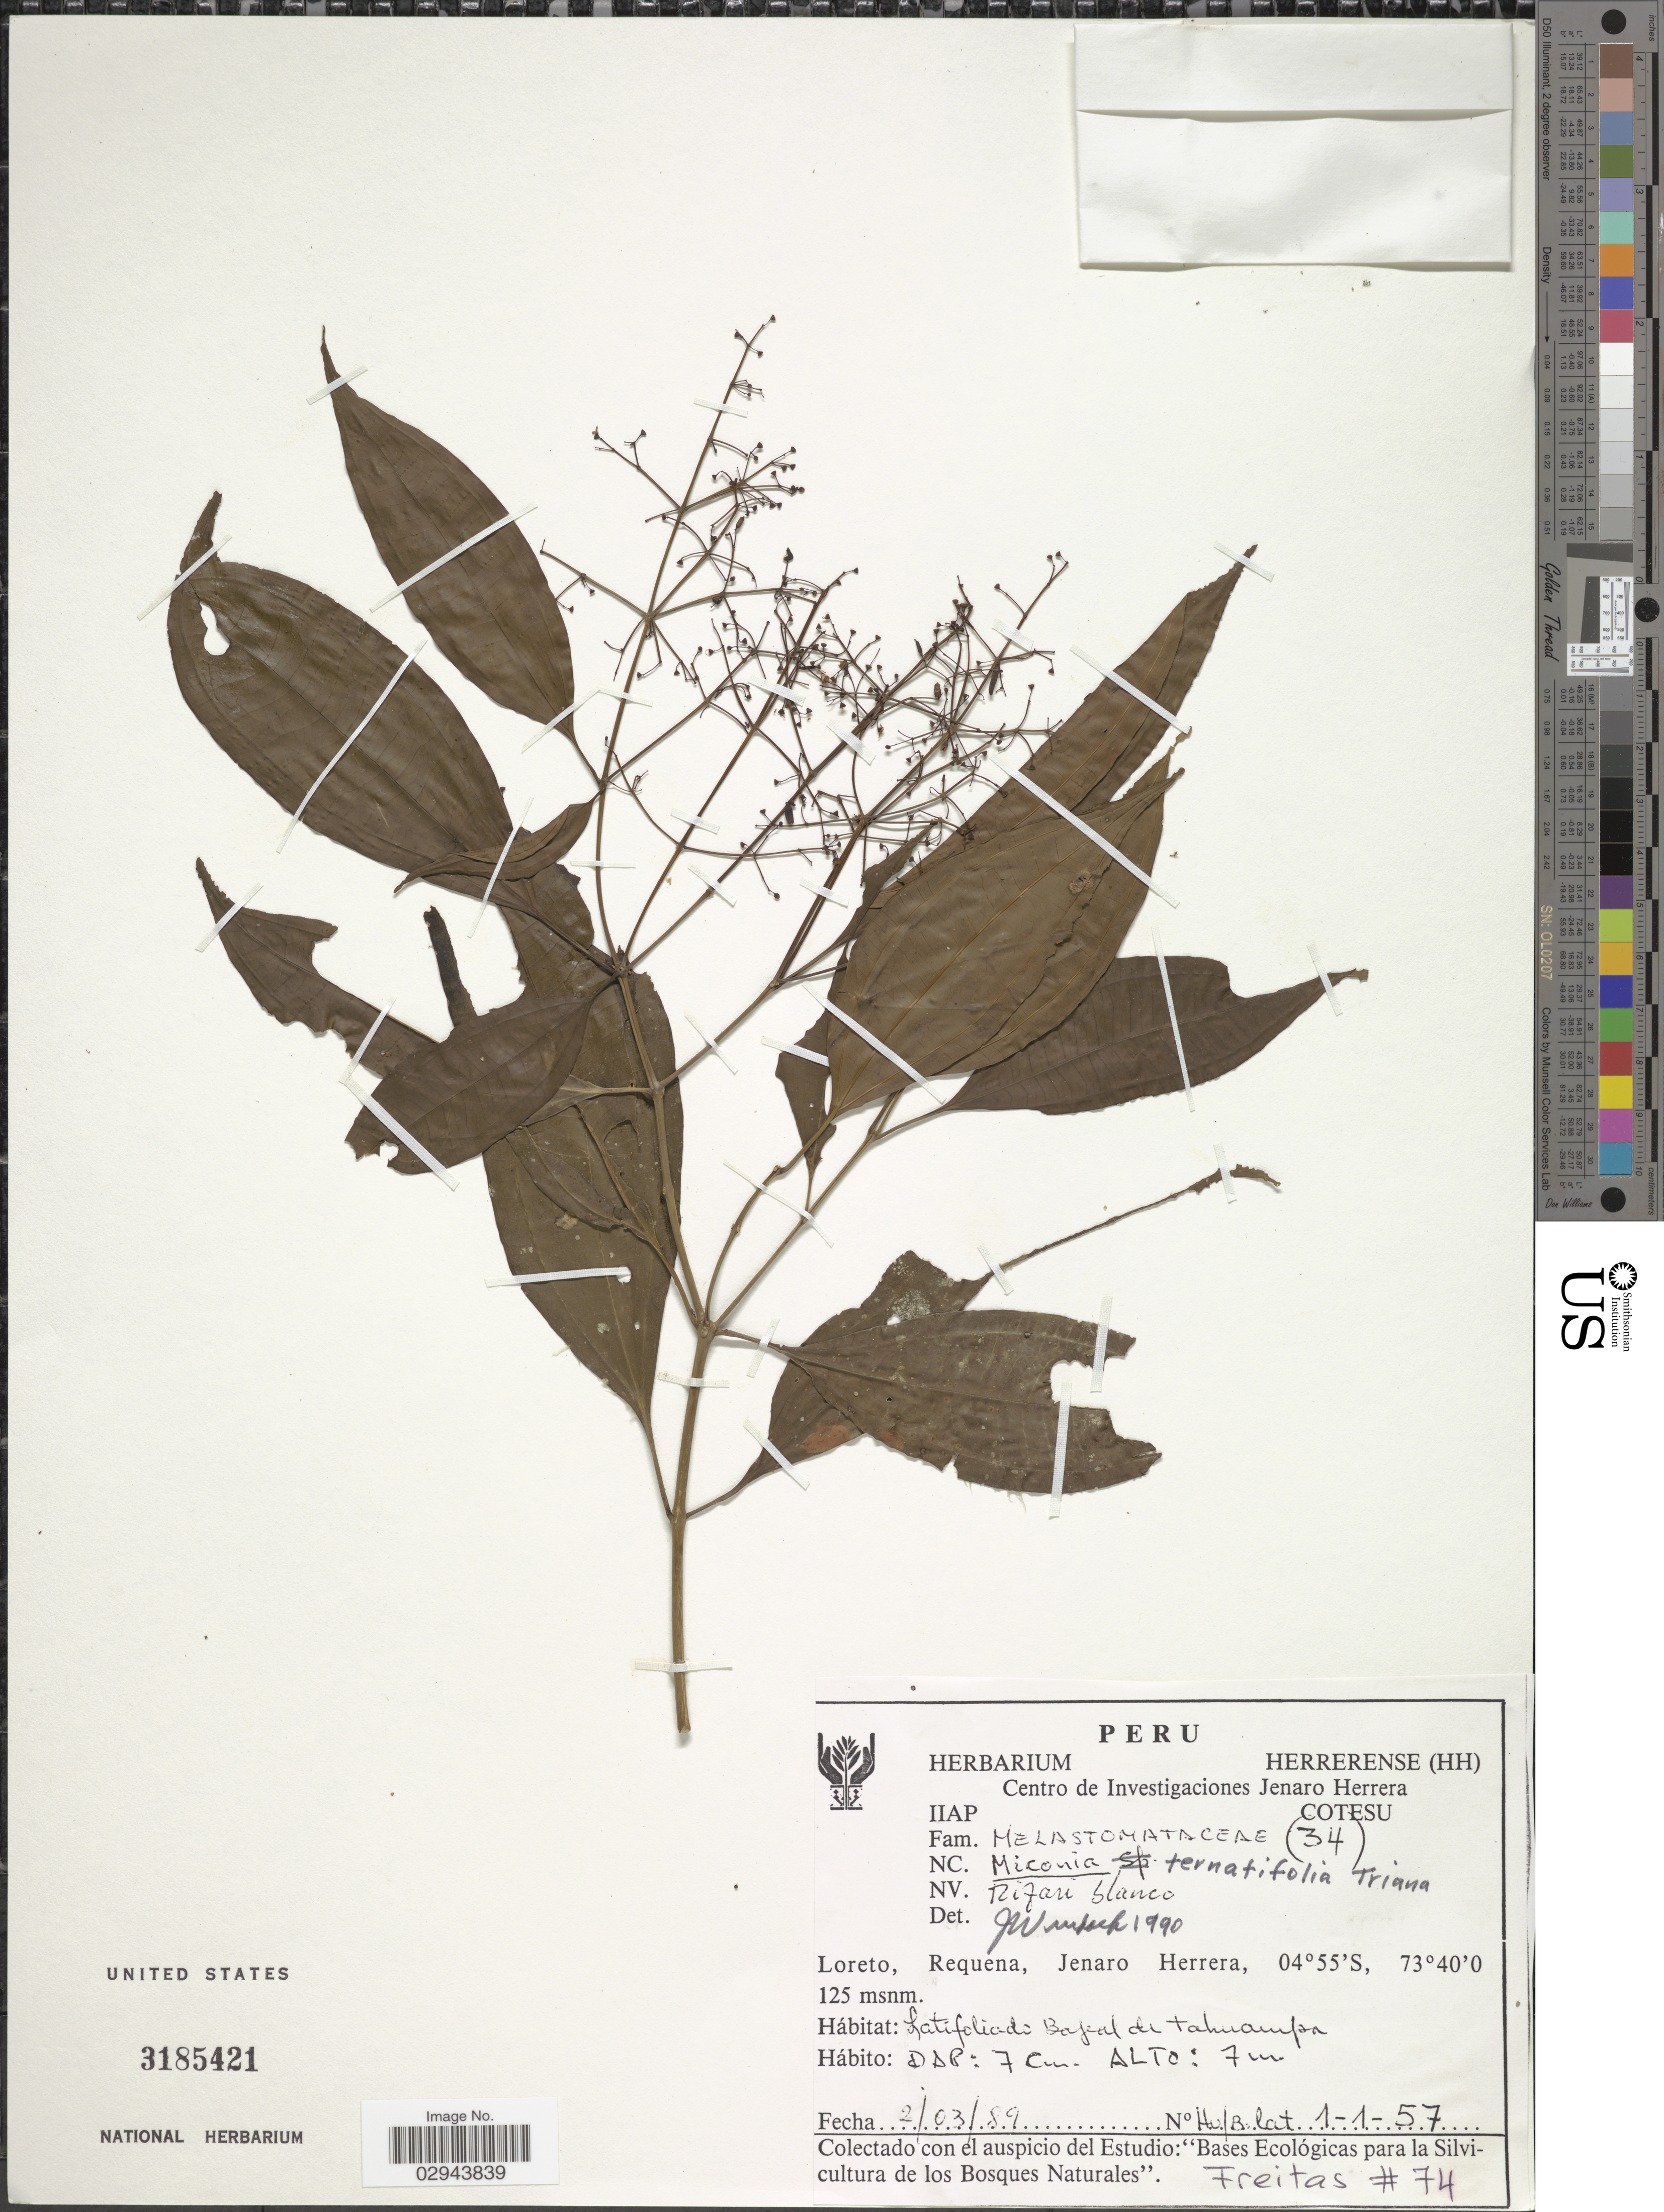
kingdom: Plantae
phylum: Tracheophyta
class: Magnoliopsida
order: Myrtales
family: Melastomataceae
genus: Miconia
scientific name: Miconia ternatifolia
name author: Triana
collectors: Freitas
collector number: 74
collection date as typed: Transcribed d/m/y: 2/3/89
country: Peru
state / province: Loreto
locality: Requena, Jenaro Herrera.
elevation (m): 125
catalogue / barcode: US 3185421